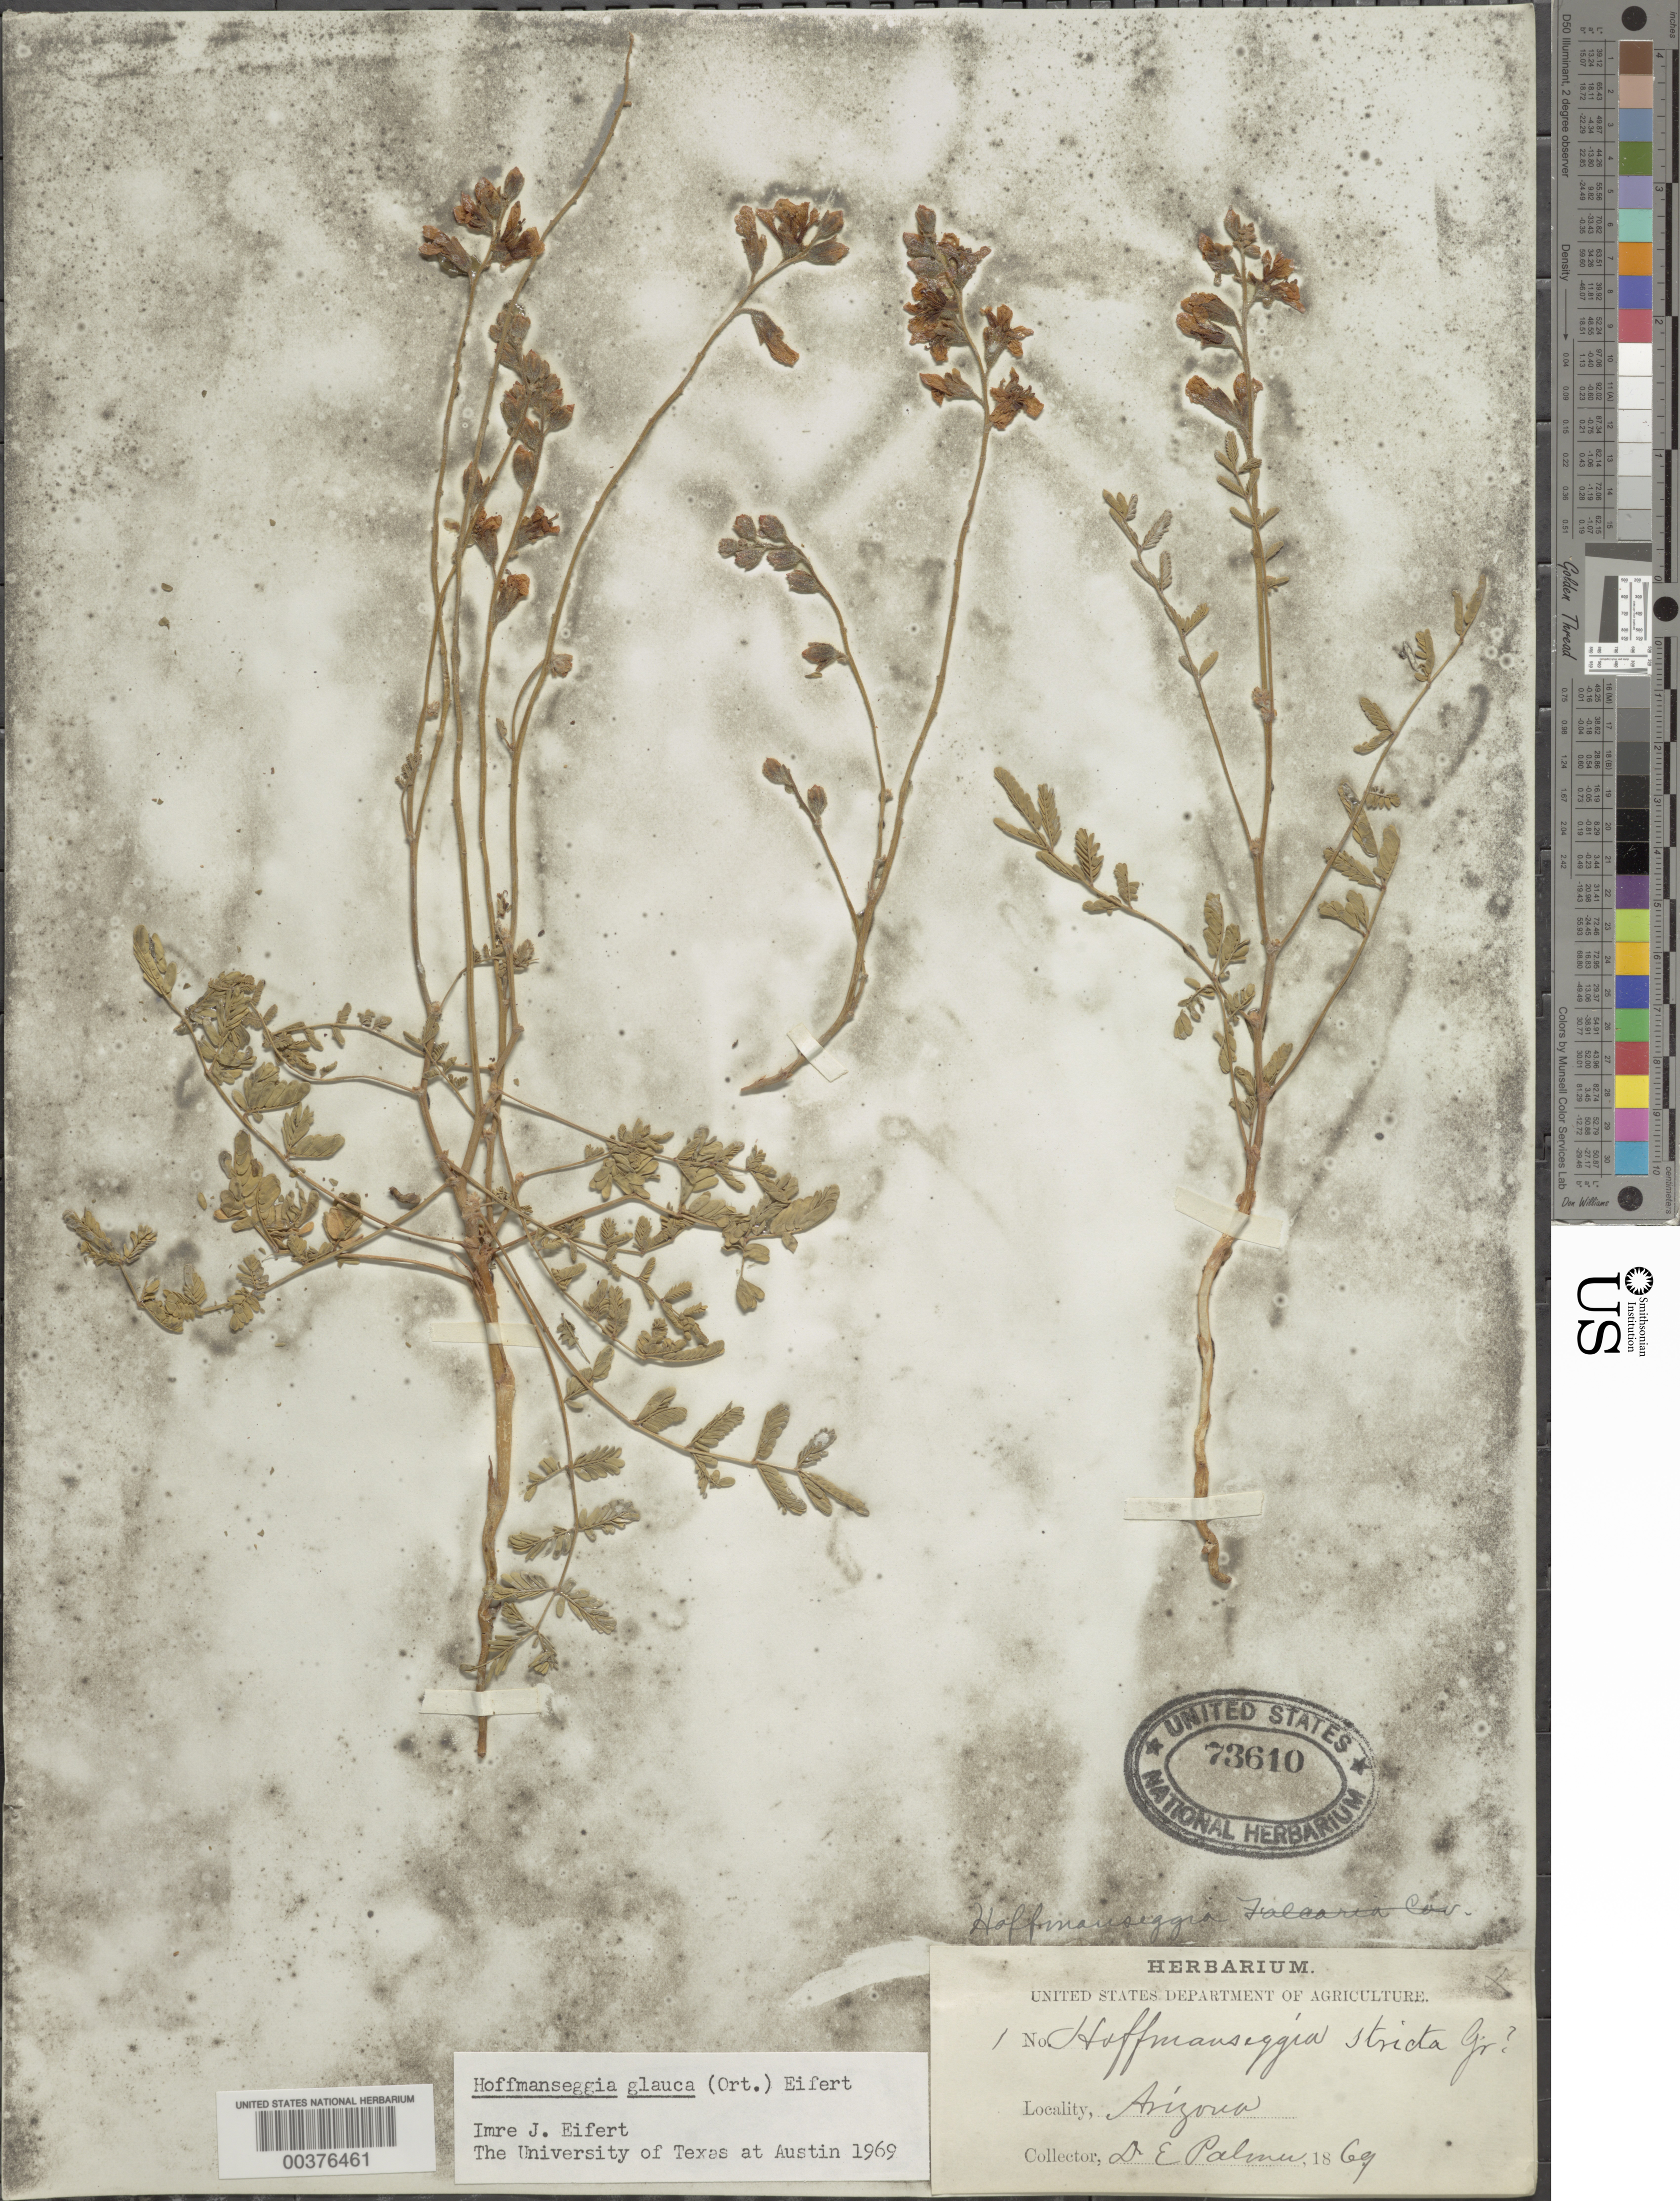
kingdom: Plantae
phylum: Tracheophyta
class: Magnoliopsida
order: Fabales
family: Fabaceae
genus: Hoffmannseggia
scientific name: Hoffmannseggia glauca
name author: (Ortega) Eifert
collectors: E. Palmer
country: United States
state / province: Arizona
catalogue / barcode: US 73610